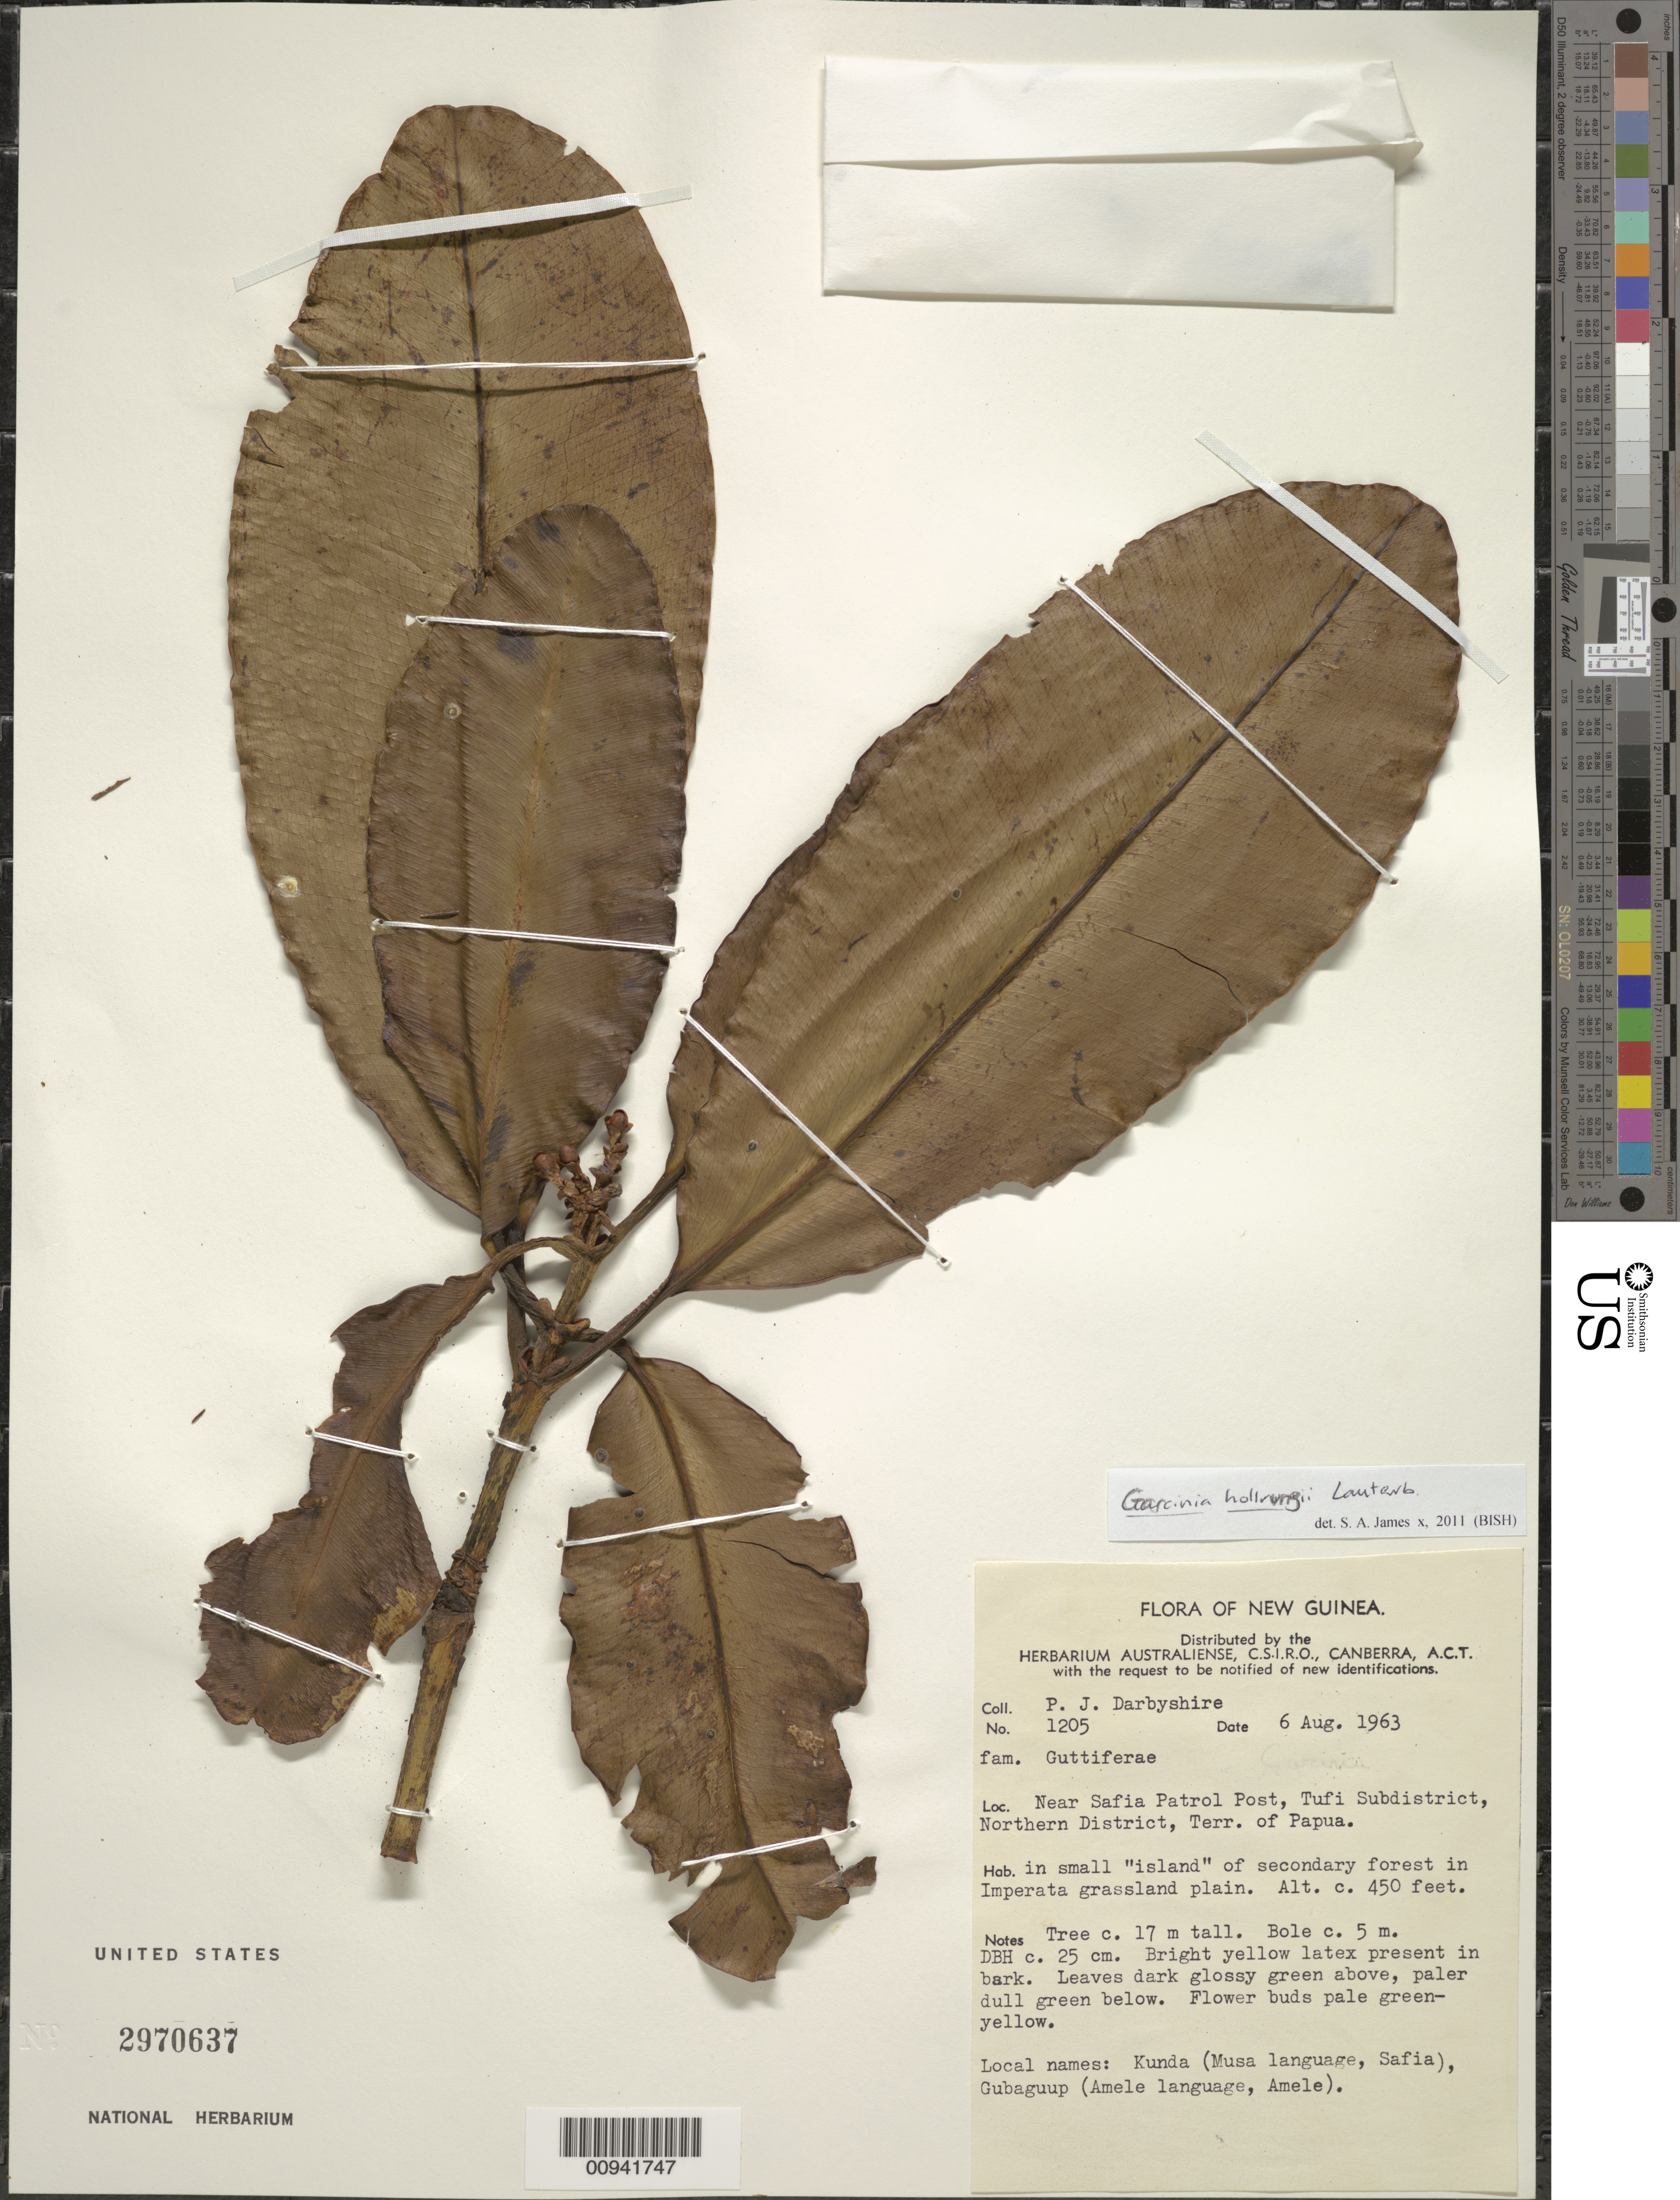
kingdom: Plantae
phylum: Tracheophyta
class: Magnoliopsida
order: Malpighiales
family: Clusiaceae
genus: Garcinia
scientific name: Garcinia hollrungii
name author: Lauterb.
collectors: P. Darbyshire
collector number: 1205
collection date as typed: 06 Aug 1963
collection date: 1963-08-06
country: Papua New Guinea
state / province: Northern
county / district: Tufi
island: New Guinea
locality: Near Safia Patrol Post.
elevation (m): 137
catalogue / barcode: US 2970637